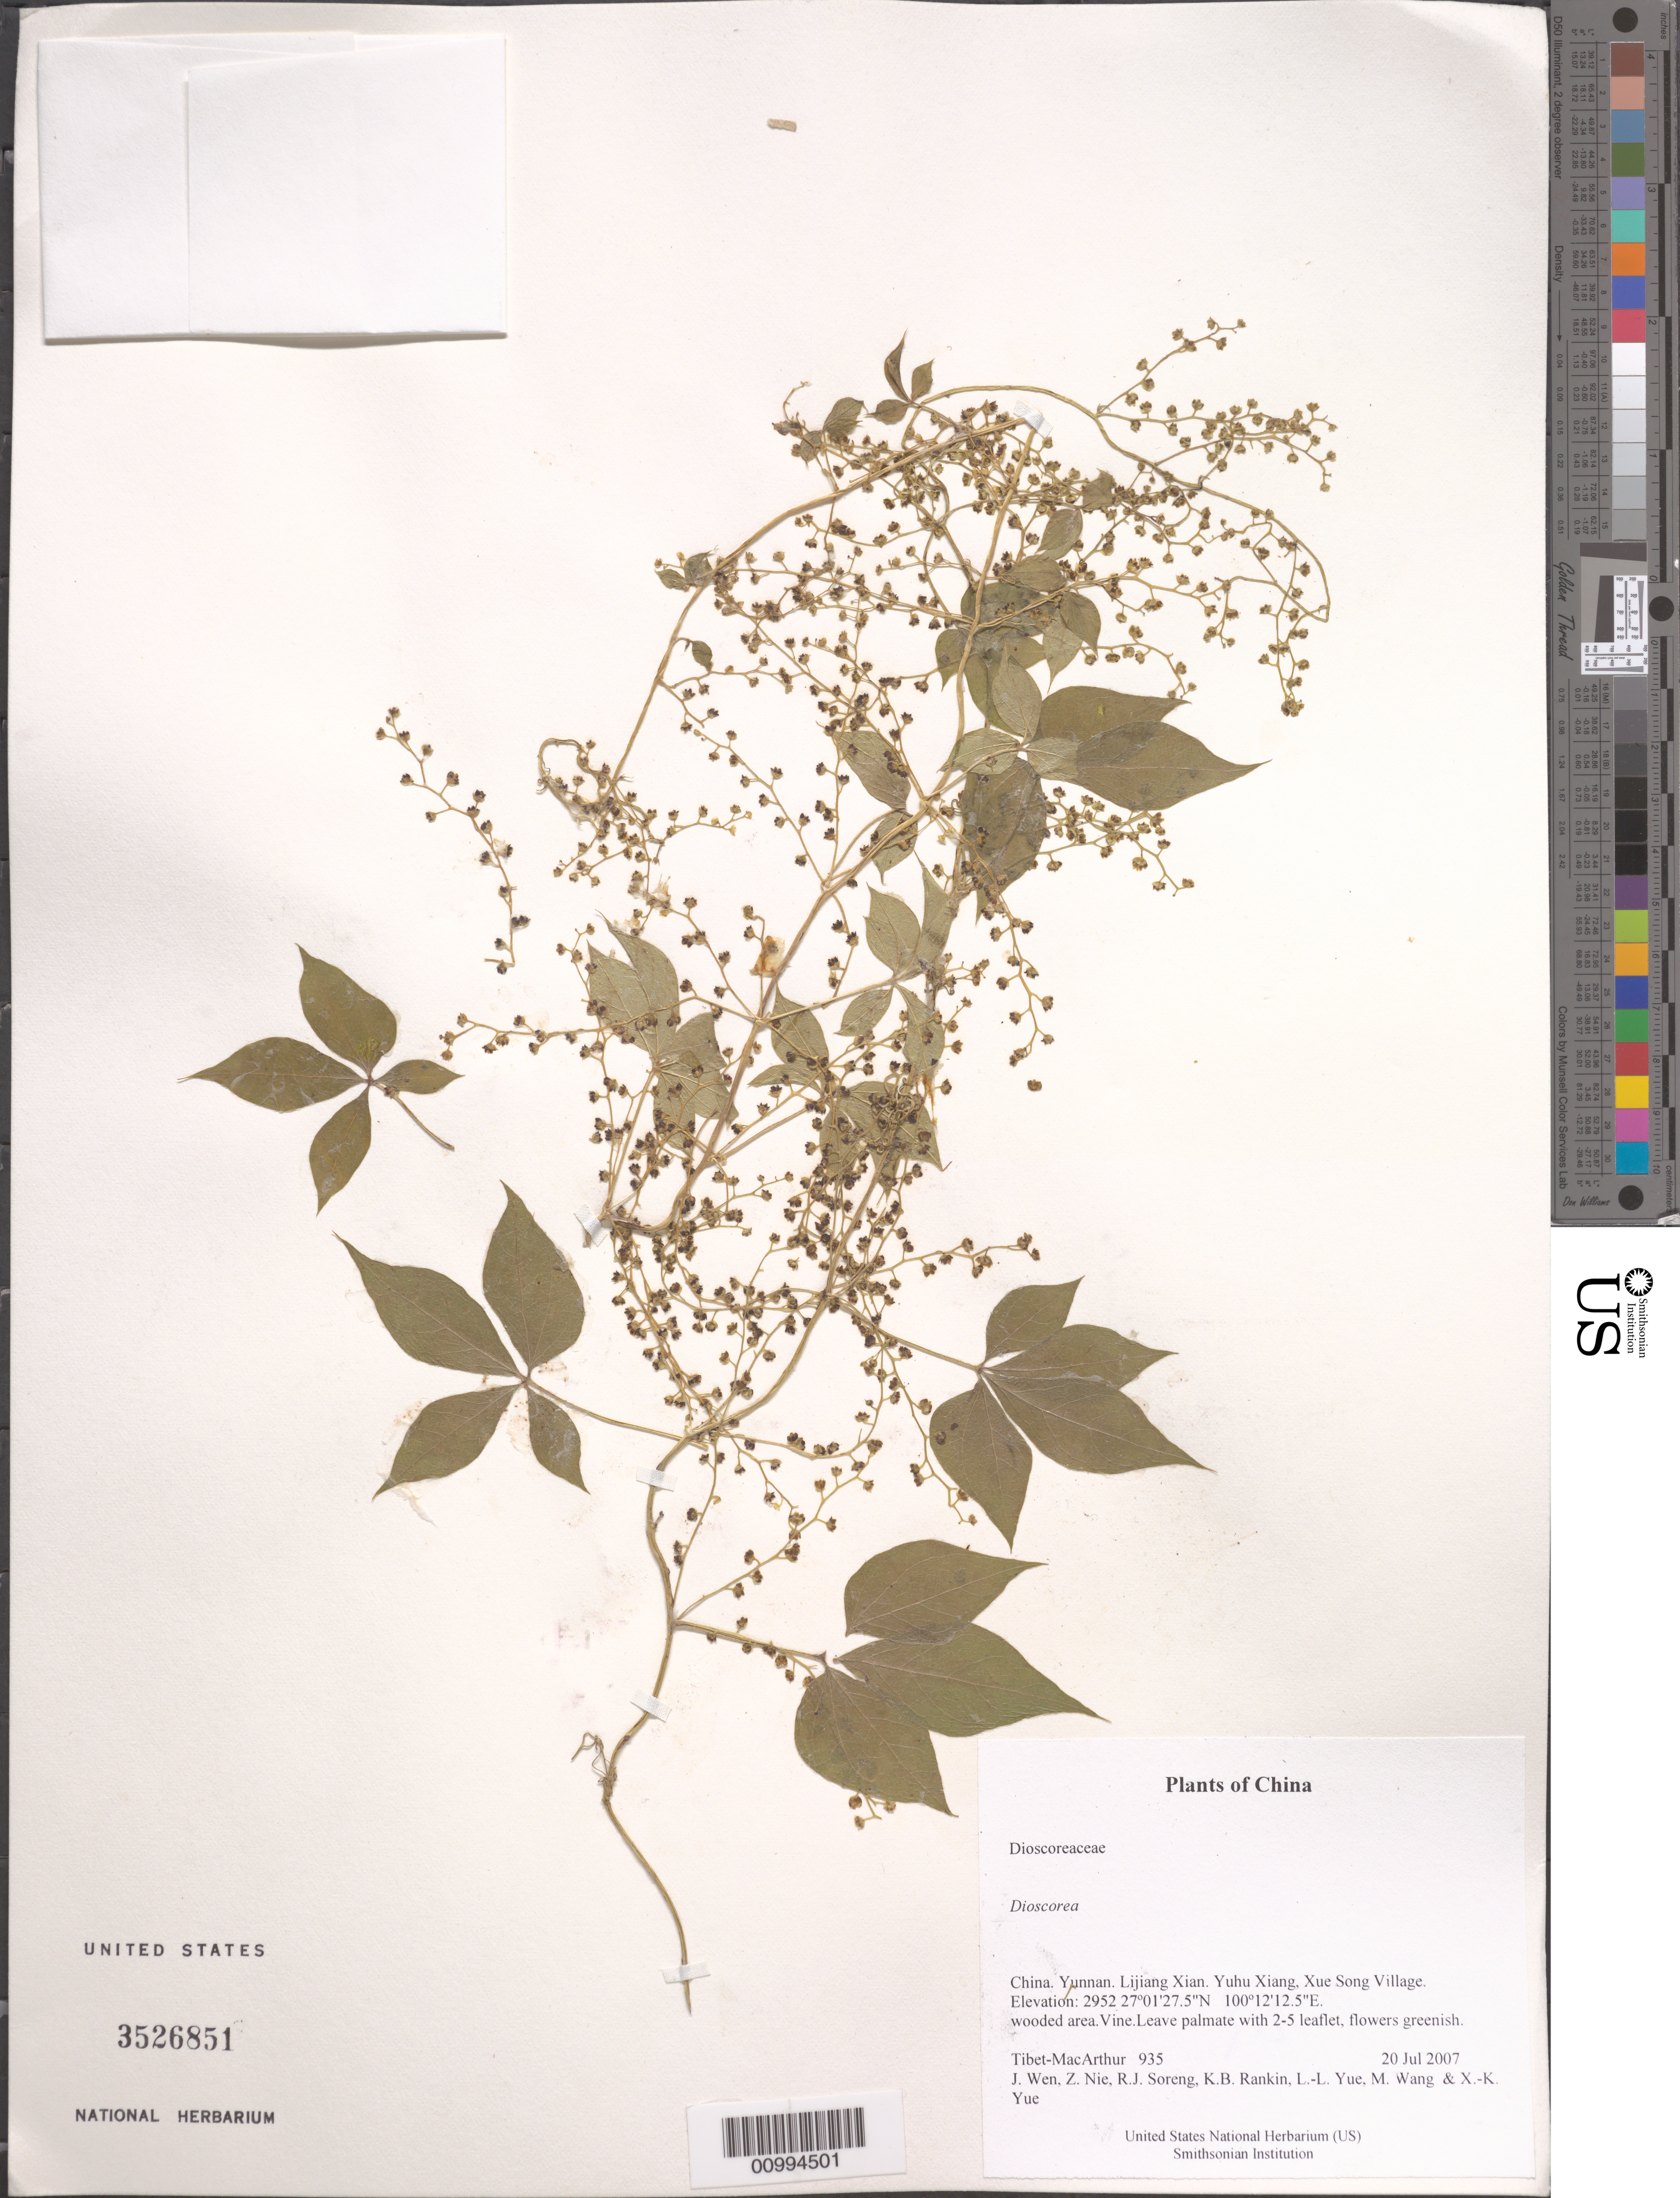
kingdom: Plantae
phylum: Tracheophyta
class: Liliopsida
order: Dioscoreales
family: Dioscoreaceae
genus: Dioscorea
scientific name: Dioscorea sp.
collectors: Tibet-MacArthur, J. Wen, Z. Nie, R. J. Soreng, K. Rankin, L. Yue, M. Wang & X. Yue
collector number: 935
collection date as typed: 20 Jul 2007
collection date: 2007-07-20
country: China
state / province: Yunnan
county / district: Lijiang Xian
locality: Yuhu Xiang, Xue Song Village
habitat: wooded area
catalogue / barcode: US 3526851